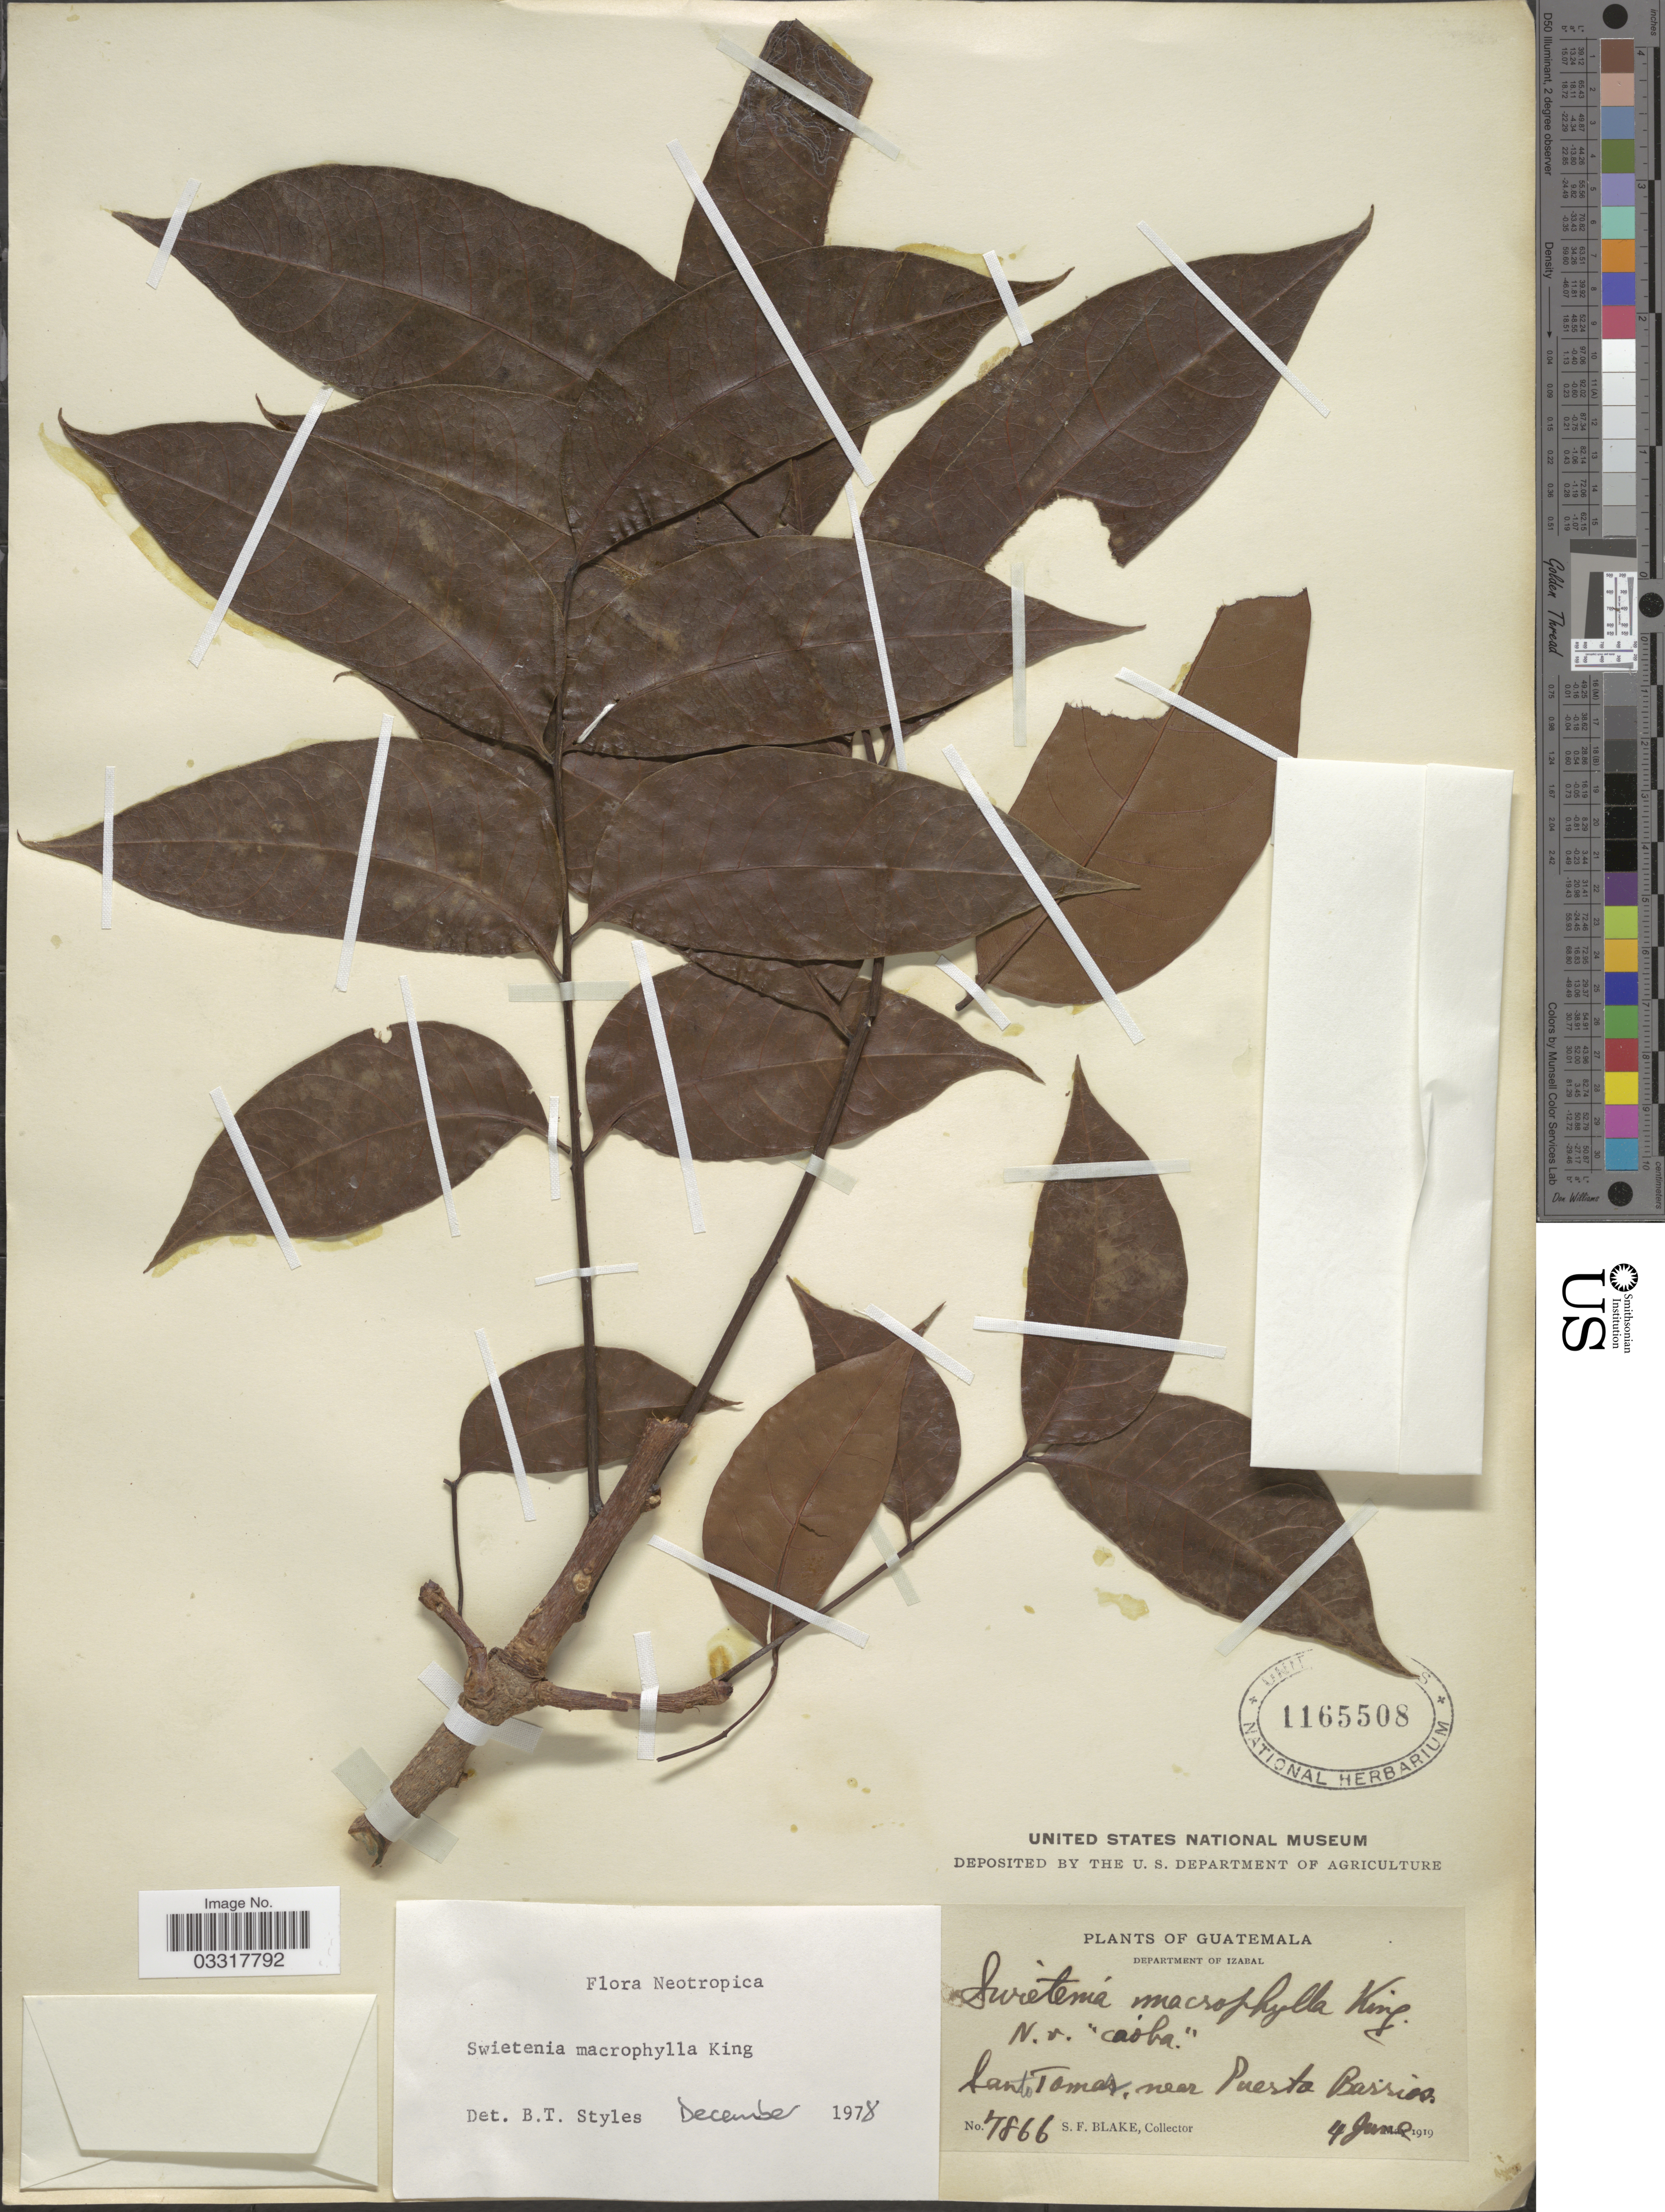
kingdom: Plantae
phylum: Tracheophyta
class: Magnoliopsida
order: Sapindales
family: Meliaceae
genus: Swietenia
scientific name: Swietenia macrophylla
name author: King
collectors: S. Blake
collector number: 7866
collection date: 1919-06-04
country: Guatemala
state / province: Izabal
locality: Department of Izabal, Santo Tomas, near Puerto Barrios.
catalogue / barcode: US 1165508